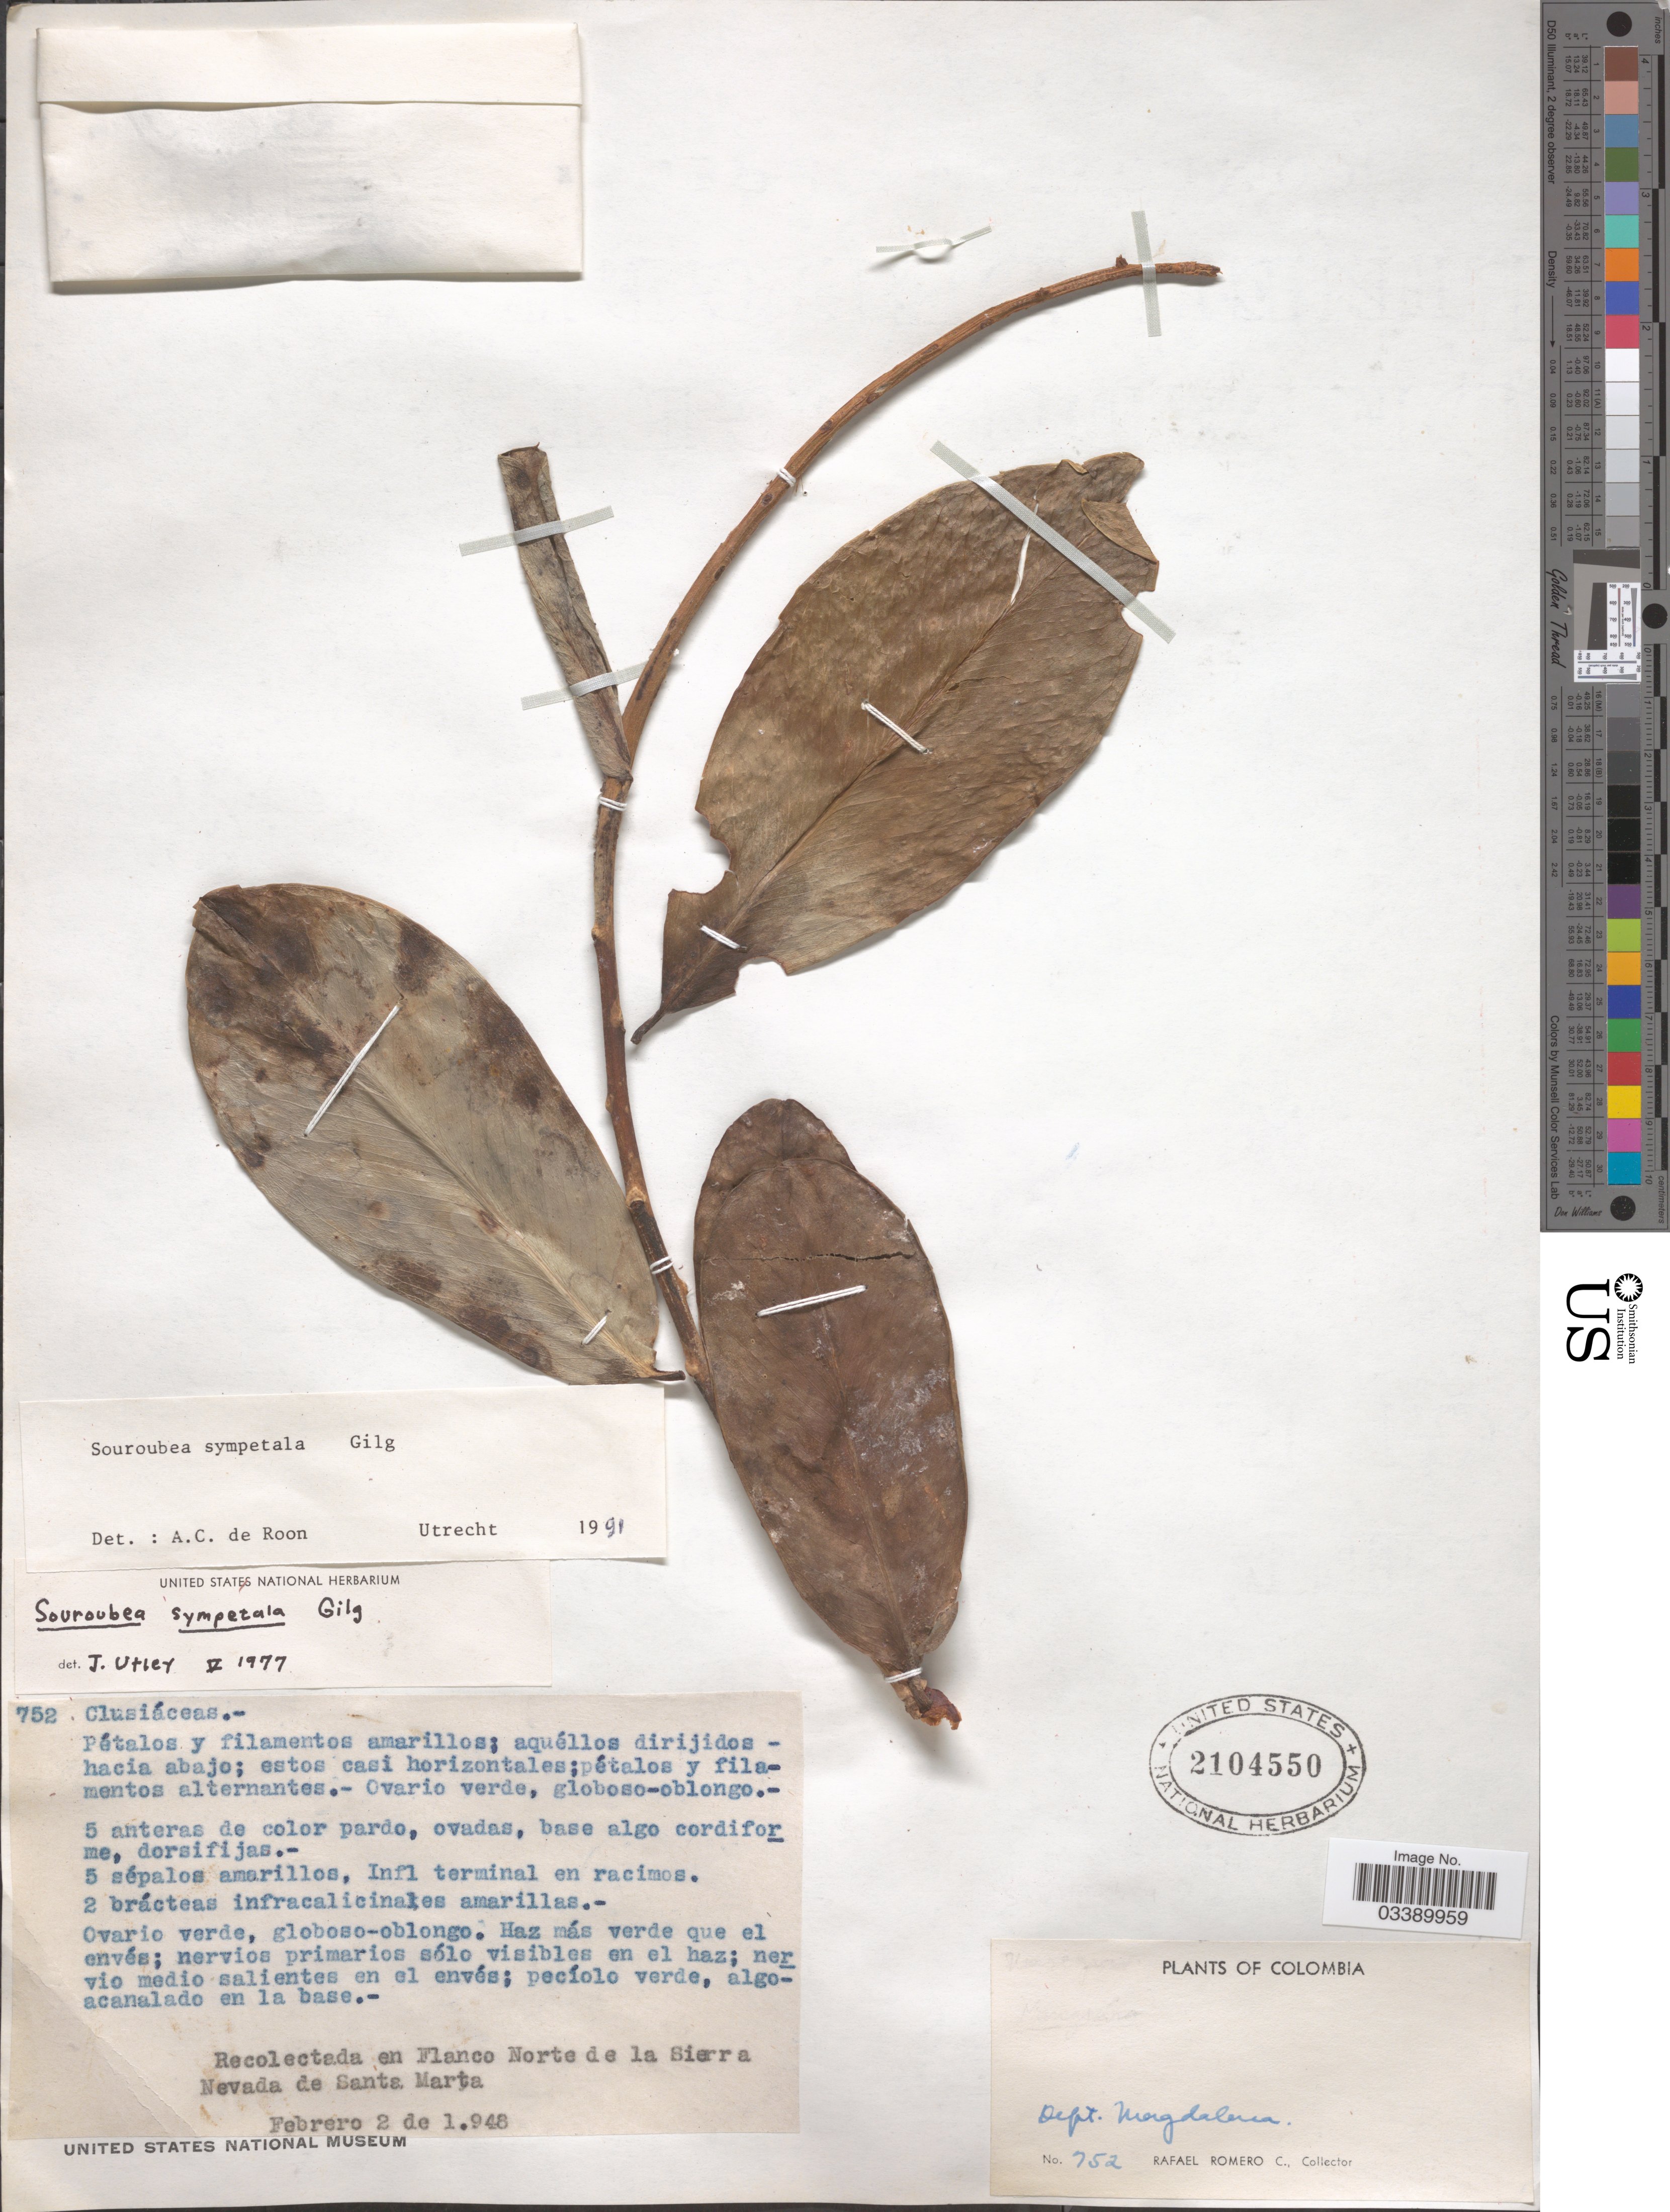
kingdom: Plantae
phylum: Tracheophyta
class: Magnoliopsida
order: Ericales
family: Marcgraviaceae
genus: Souroubea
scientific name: Souroubea sympetala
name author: Gilg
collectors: R. Romero Castañeda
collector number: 752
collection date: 1948-02-02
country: Colombia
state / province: Magdalena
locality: Dept. Magdalena. Flanco Norte de la Sierra Nevada de Santa Marta.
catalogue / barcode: US 2104550